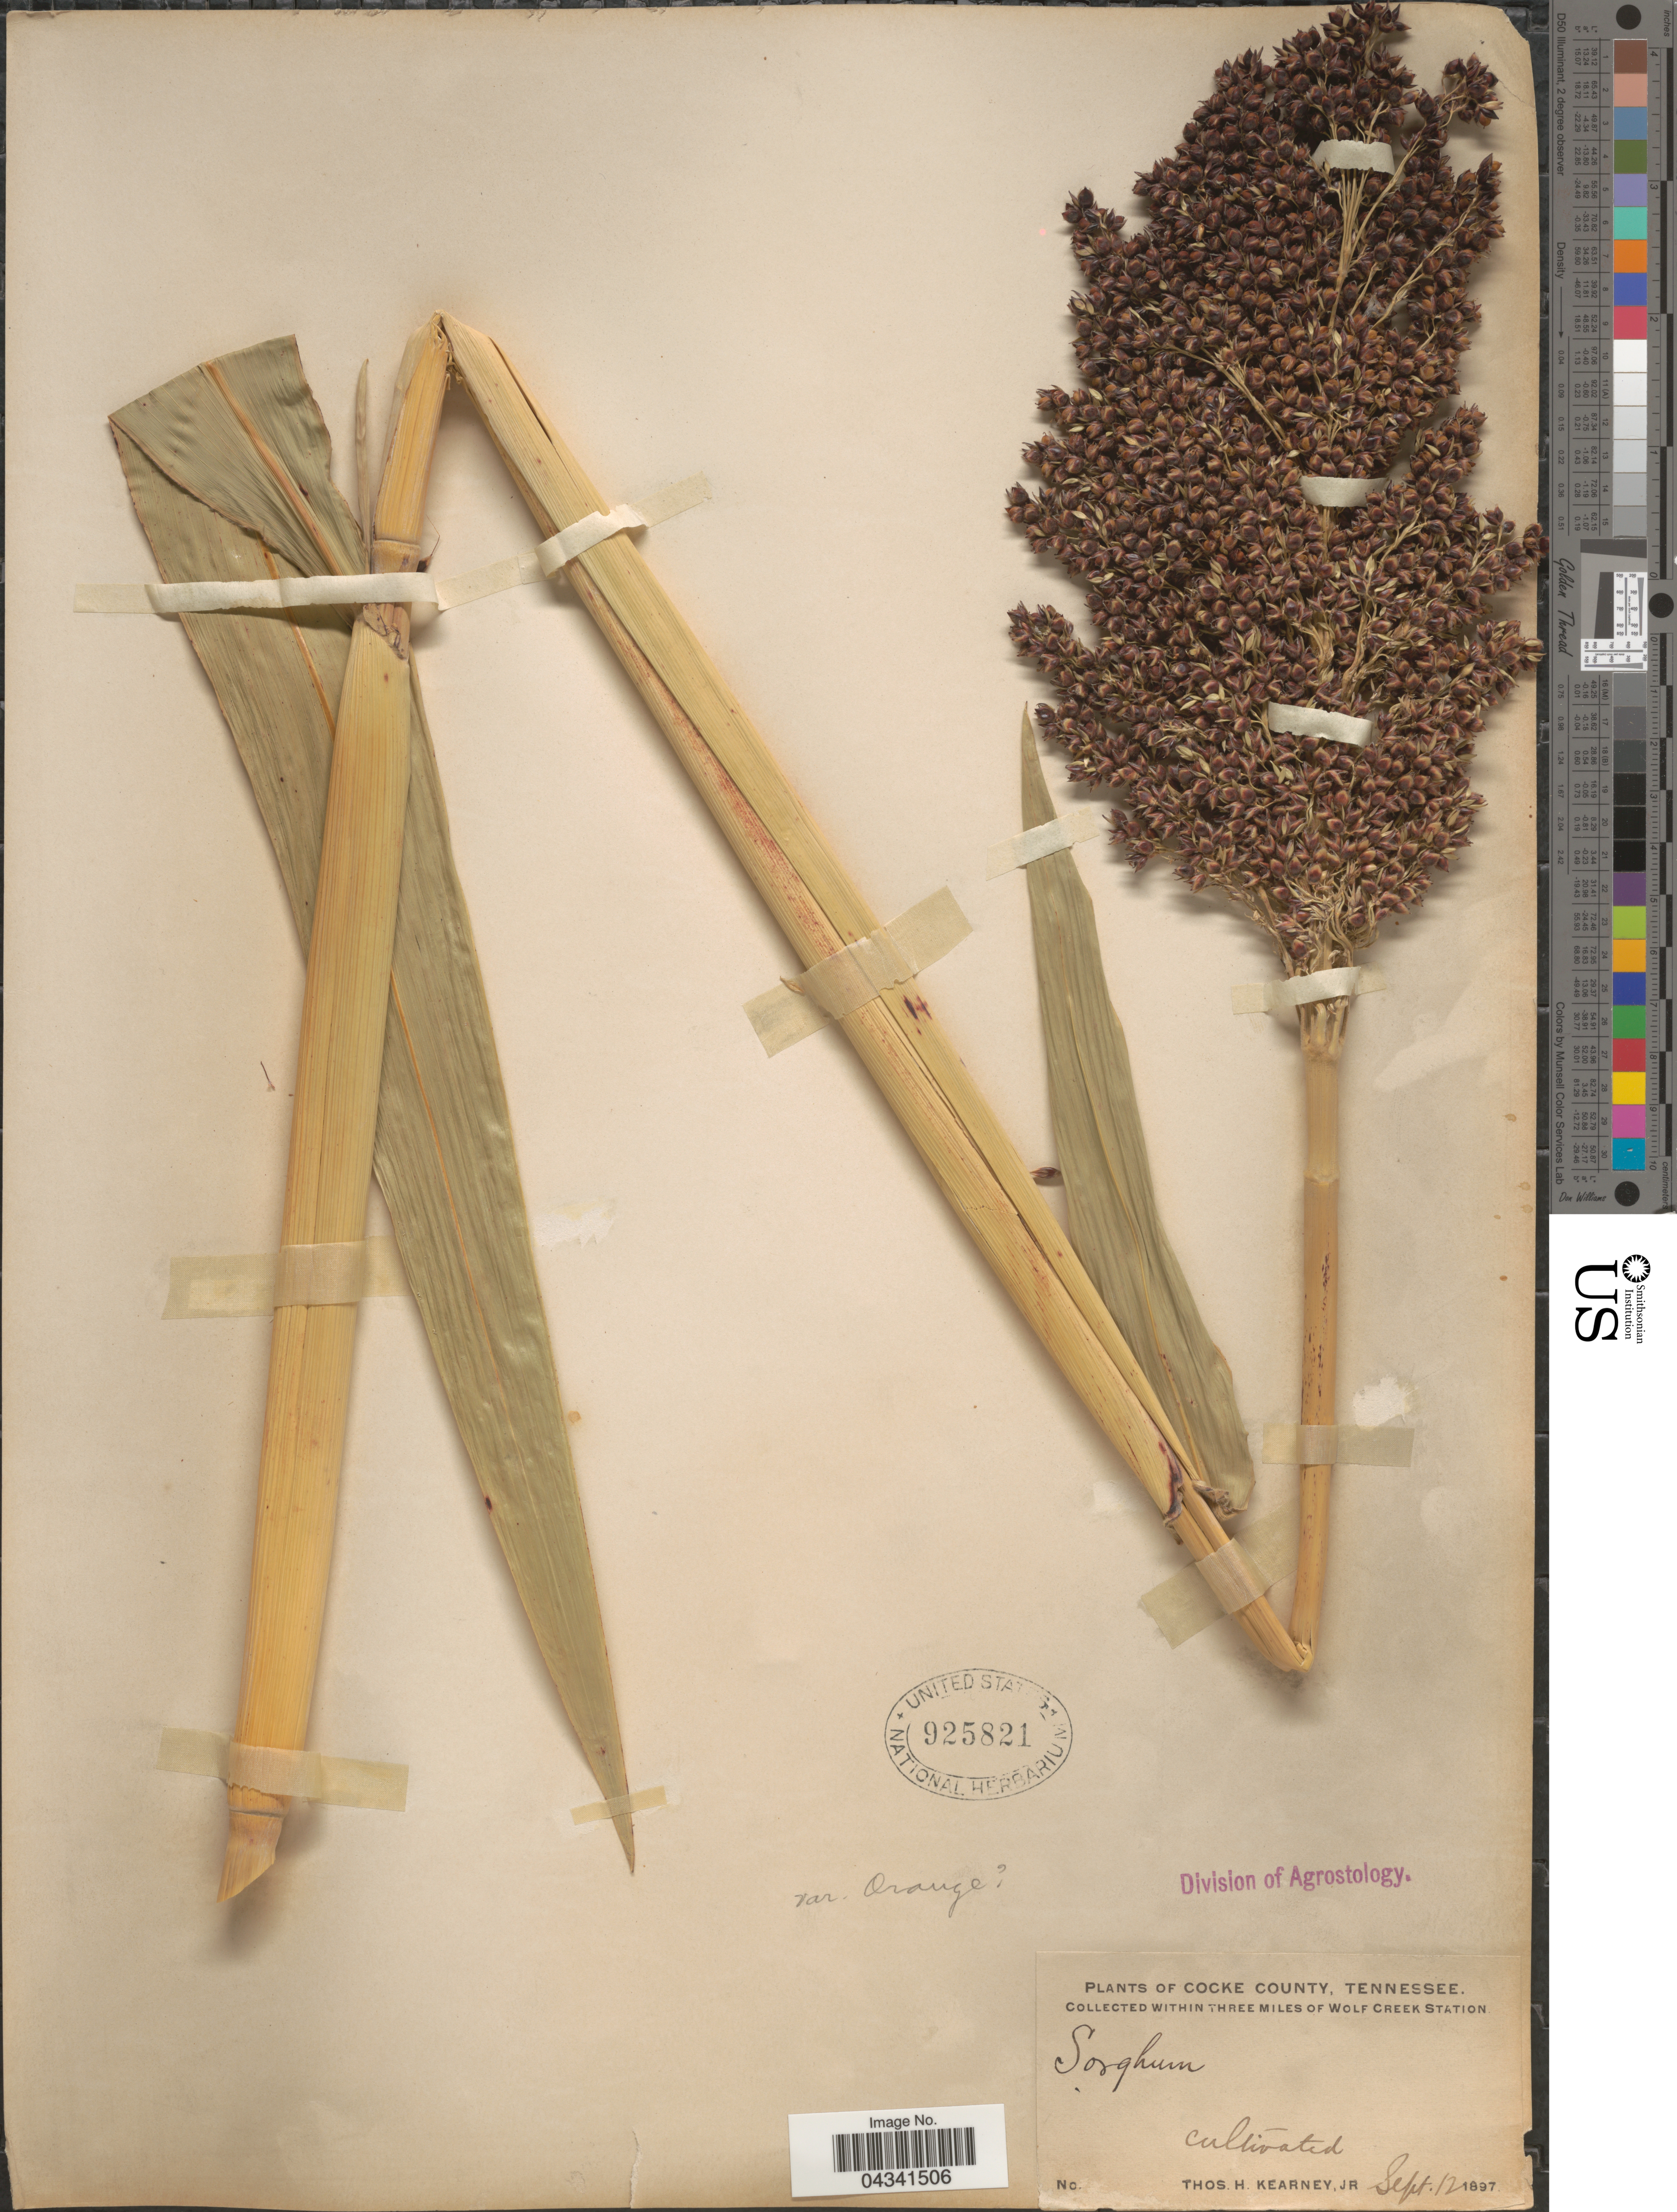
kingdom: Plantae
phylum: Tracheophyta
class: Liliopsida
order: Poales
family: Poaceae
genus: Sorghum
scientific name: Sorghum sp.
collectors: T. H. Kearney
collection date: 1897-09-12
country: United States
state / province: Tennessee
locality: Cocke County. Within Three Miles Of Wolf Creek Station.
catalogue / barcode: US 925821